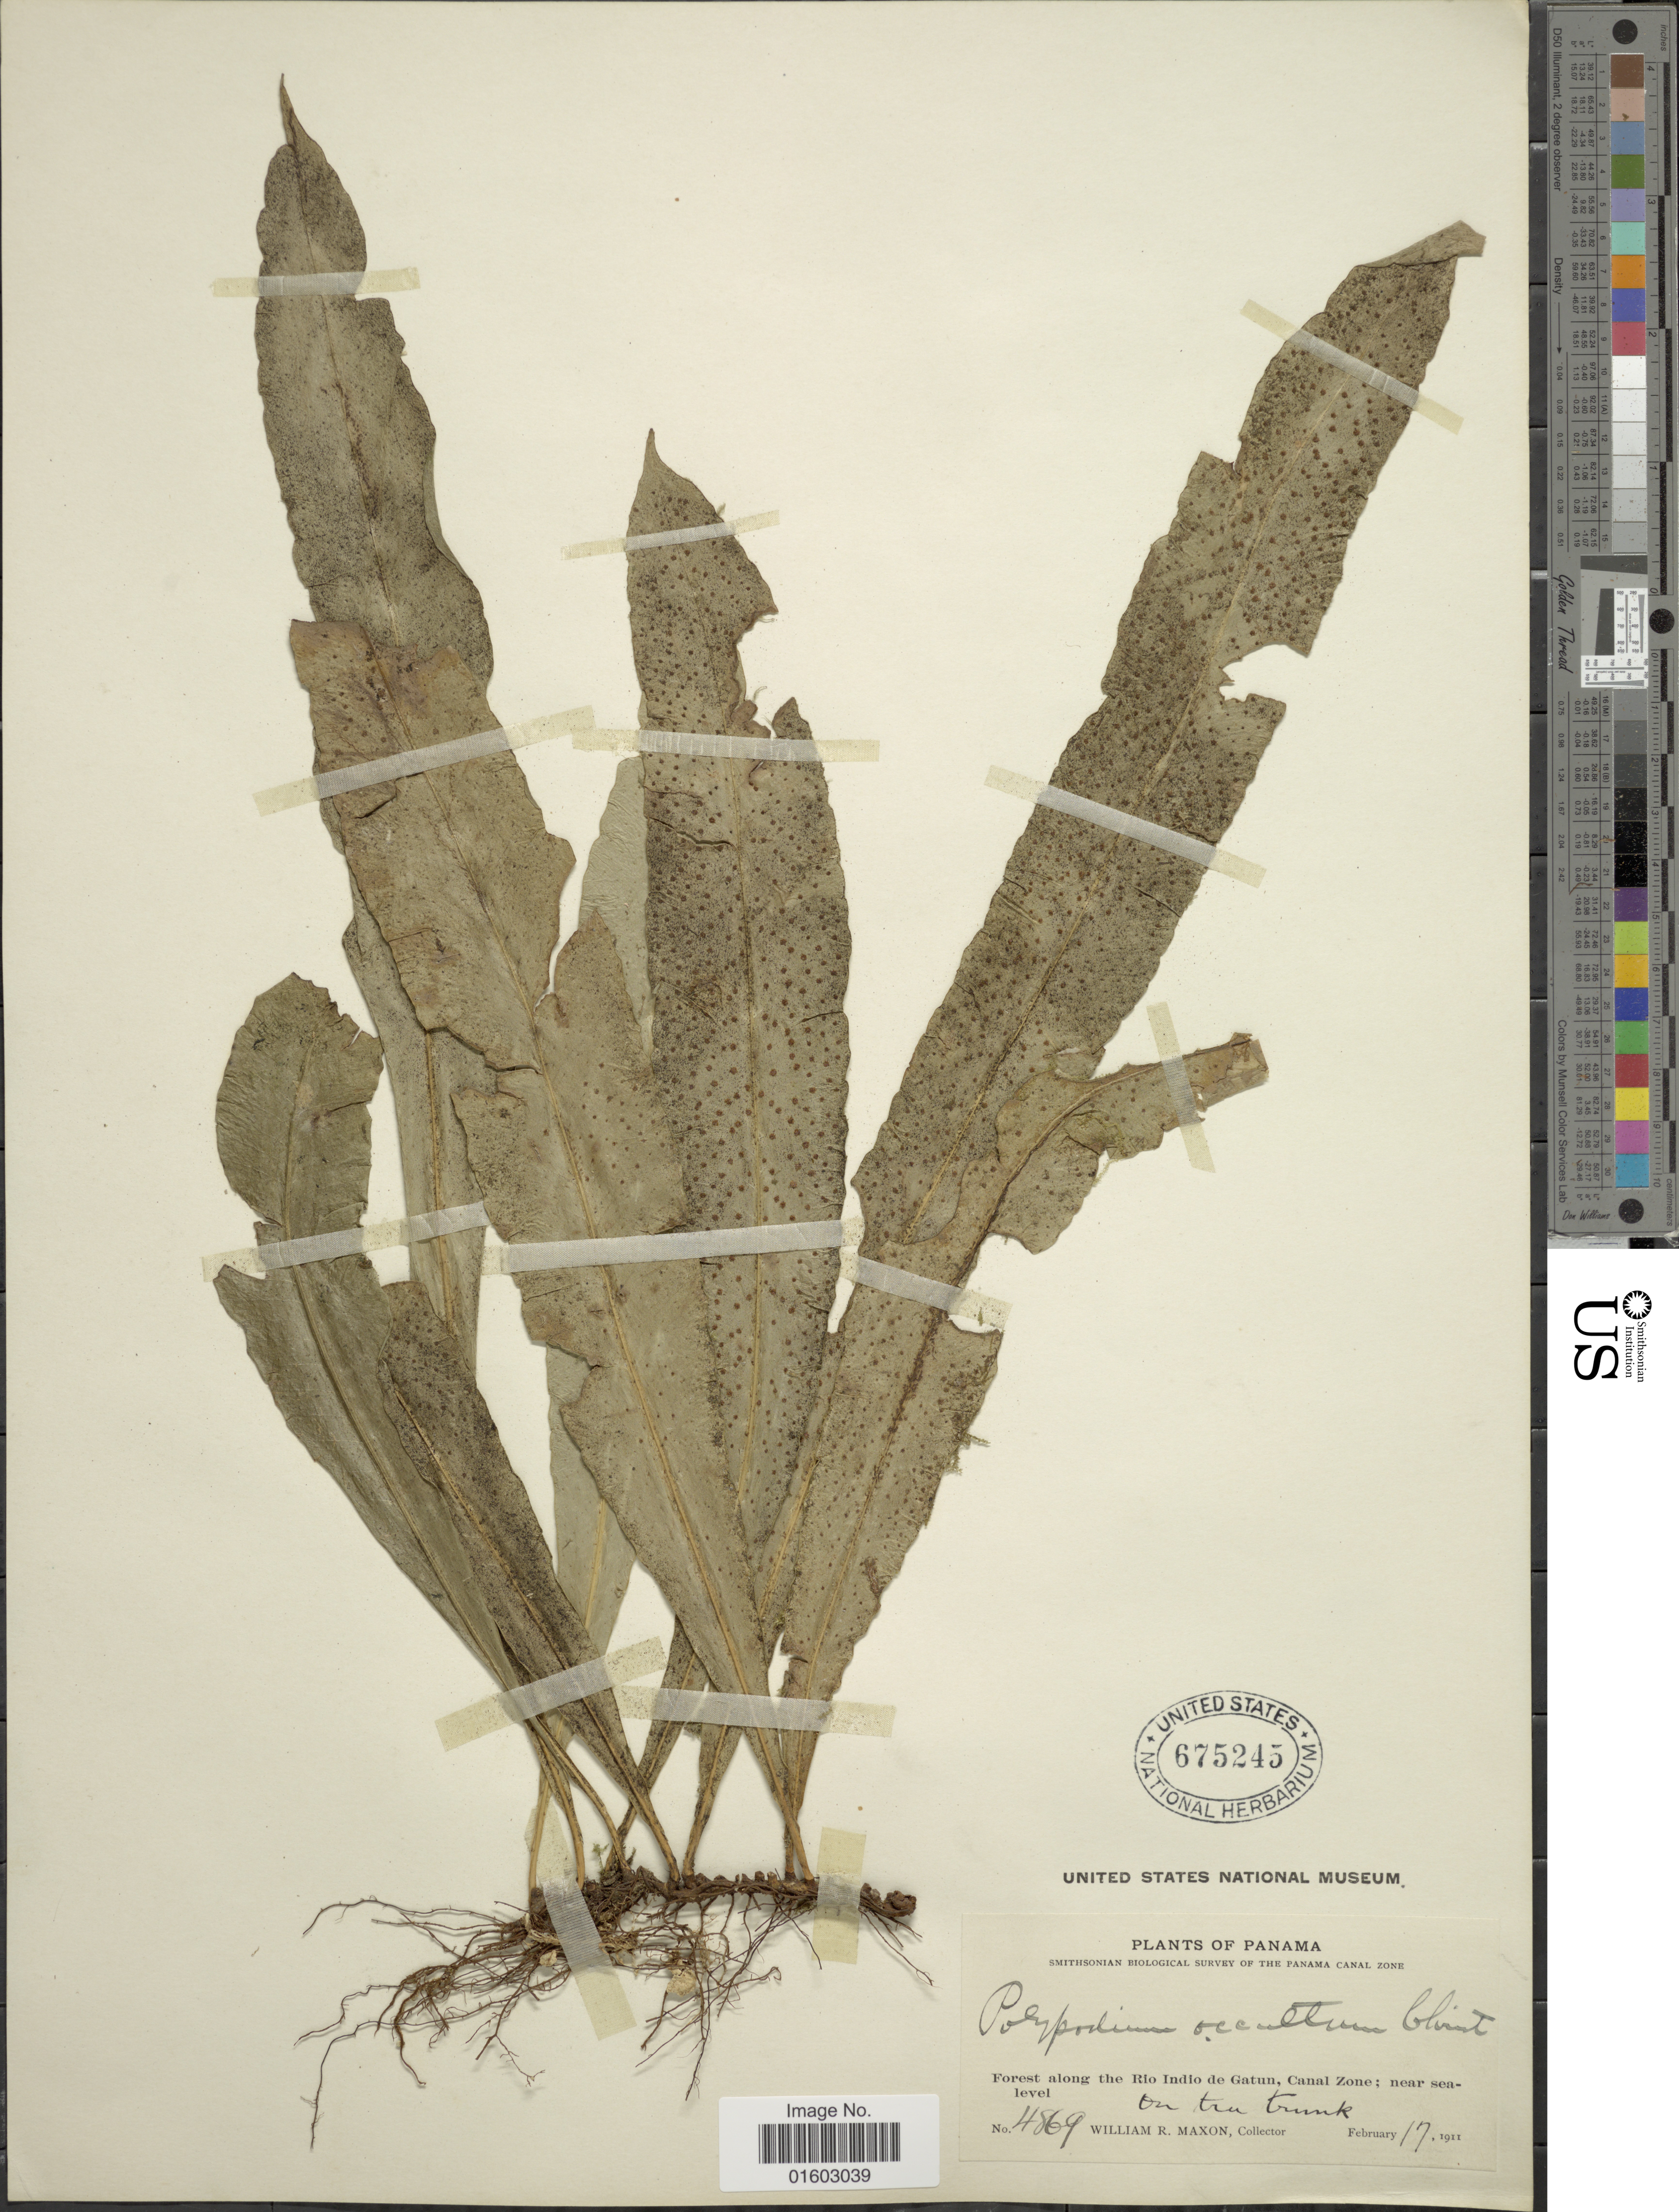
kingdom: Plantae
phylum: Tracheophyta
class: Polypodiopsida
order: Polypodiales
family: Polypodiaceae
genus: Campyloneurum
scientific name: Campyloneurum occultum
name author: (Christ) M. Mey. ex Lellinger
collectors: W. R. Maxon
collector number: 4869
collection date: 1911-02-17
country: Panama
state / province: Colón / Panamá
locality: Forest along the Rio Indio de Gatubn, Canal Zone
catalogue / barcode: US 675245